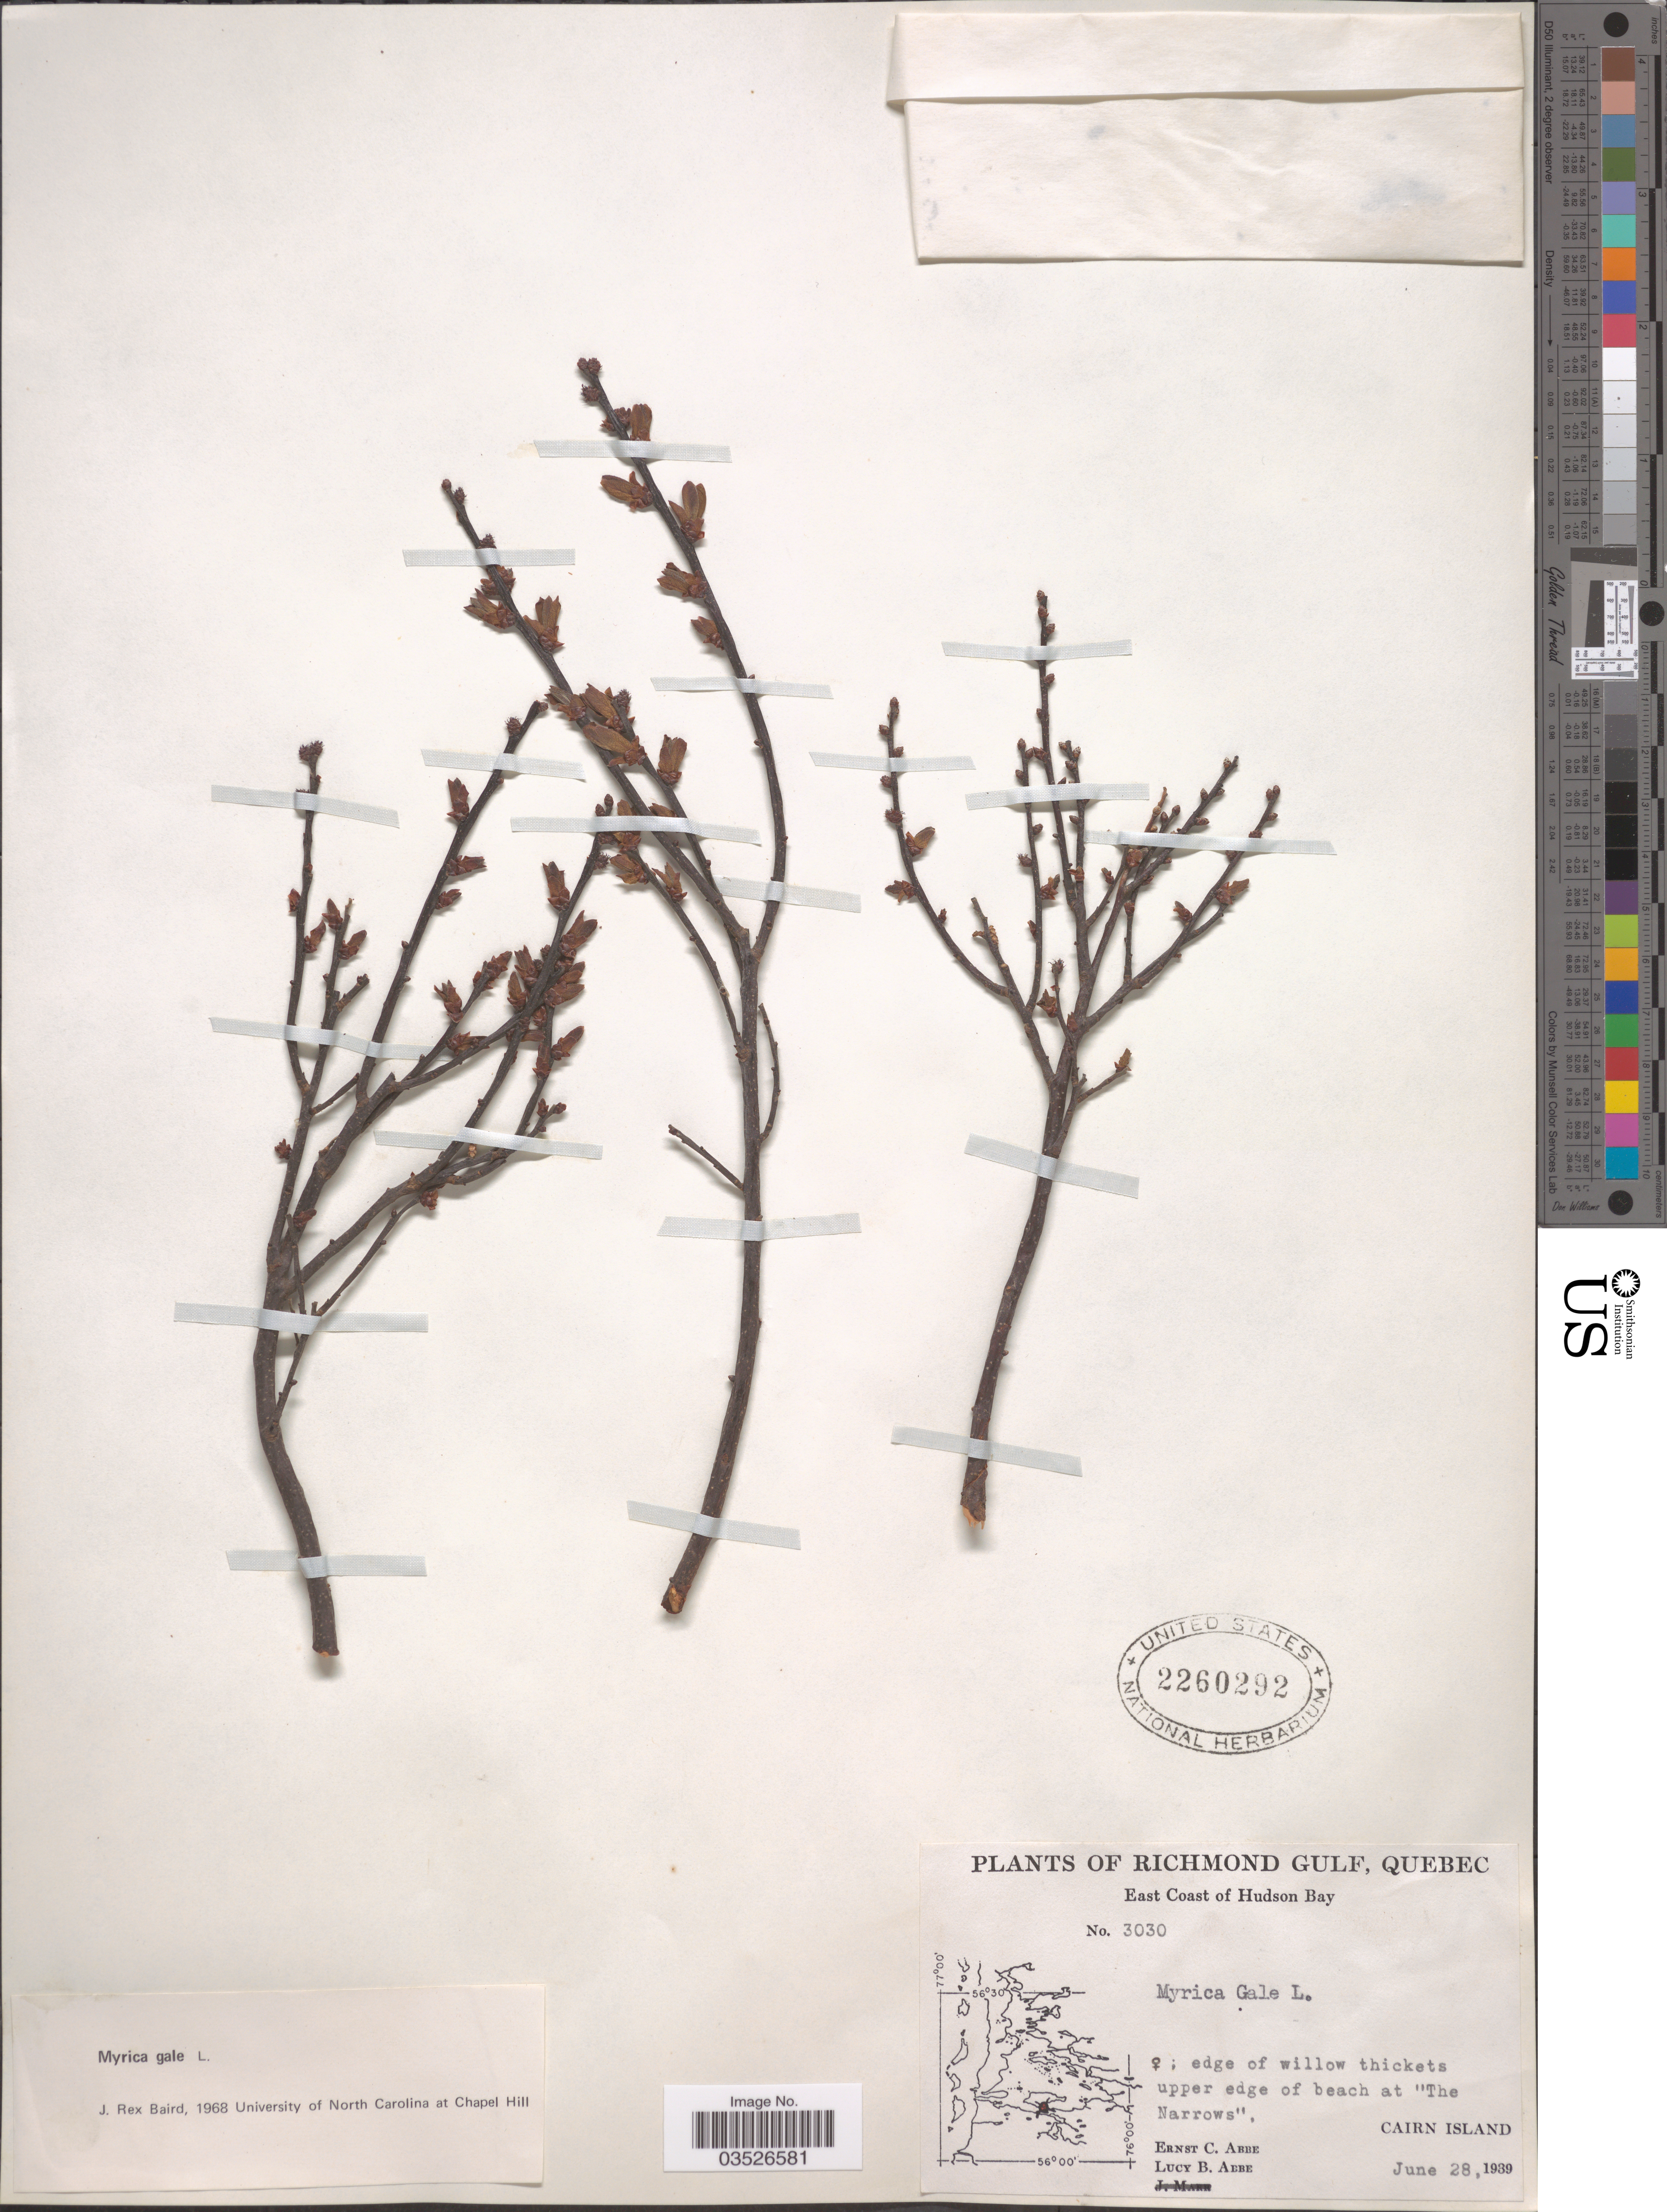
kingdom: Plantae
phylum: Tracheophyta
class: Magnoliopsida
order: Fagales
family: Myricaceae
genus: Myrica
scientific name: Myrica gale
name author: L.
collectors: E. C. Abbe & L. B. Abbe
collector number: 3030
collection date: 1939-06-28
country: Canada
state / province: Quebec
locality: Richmond Gulf. East Coast of Hudson Bay. Upper edge of beach at "The Narrows". Cairn Island.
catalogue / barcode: US 2260292